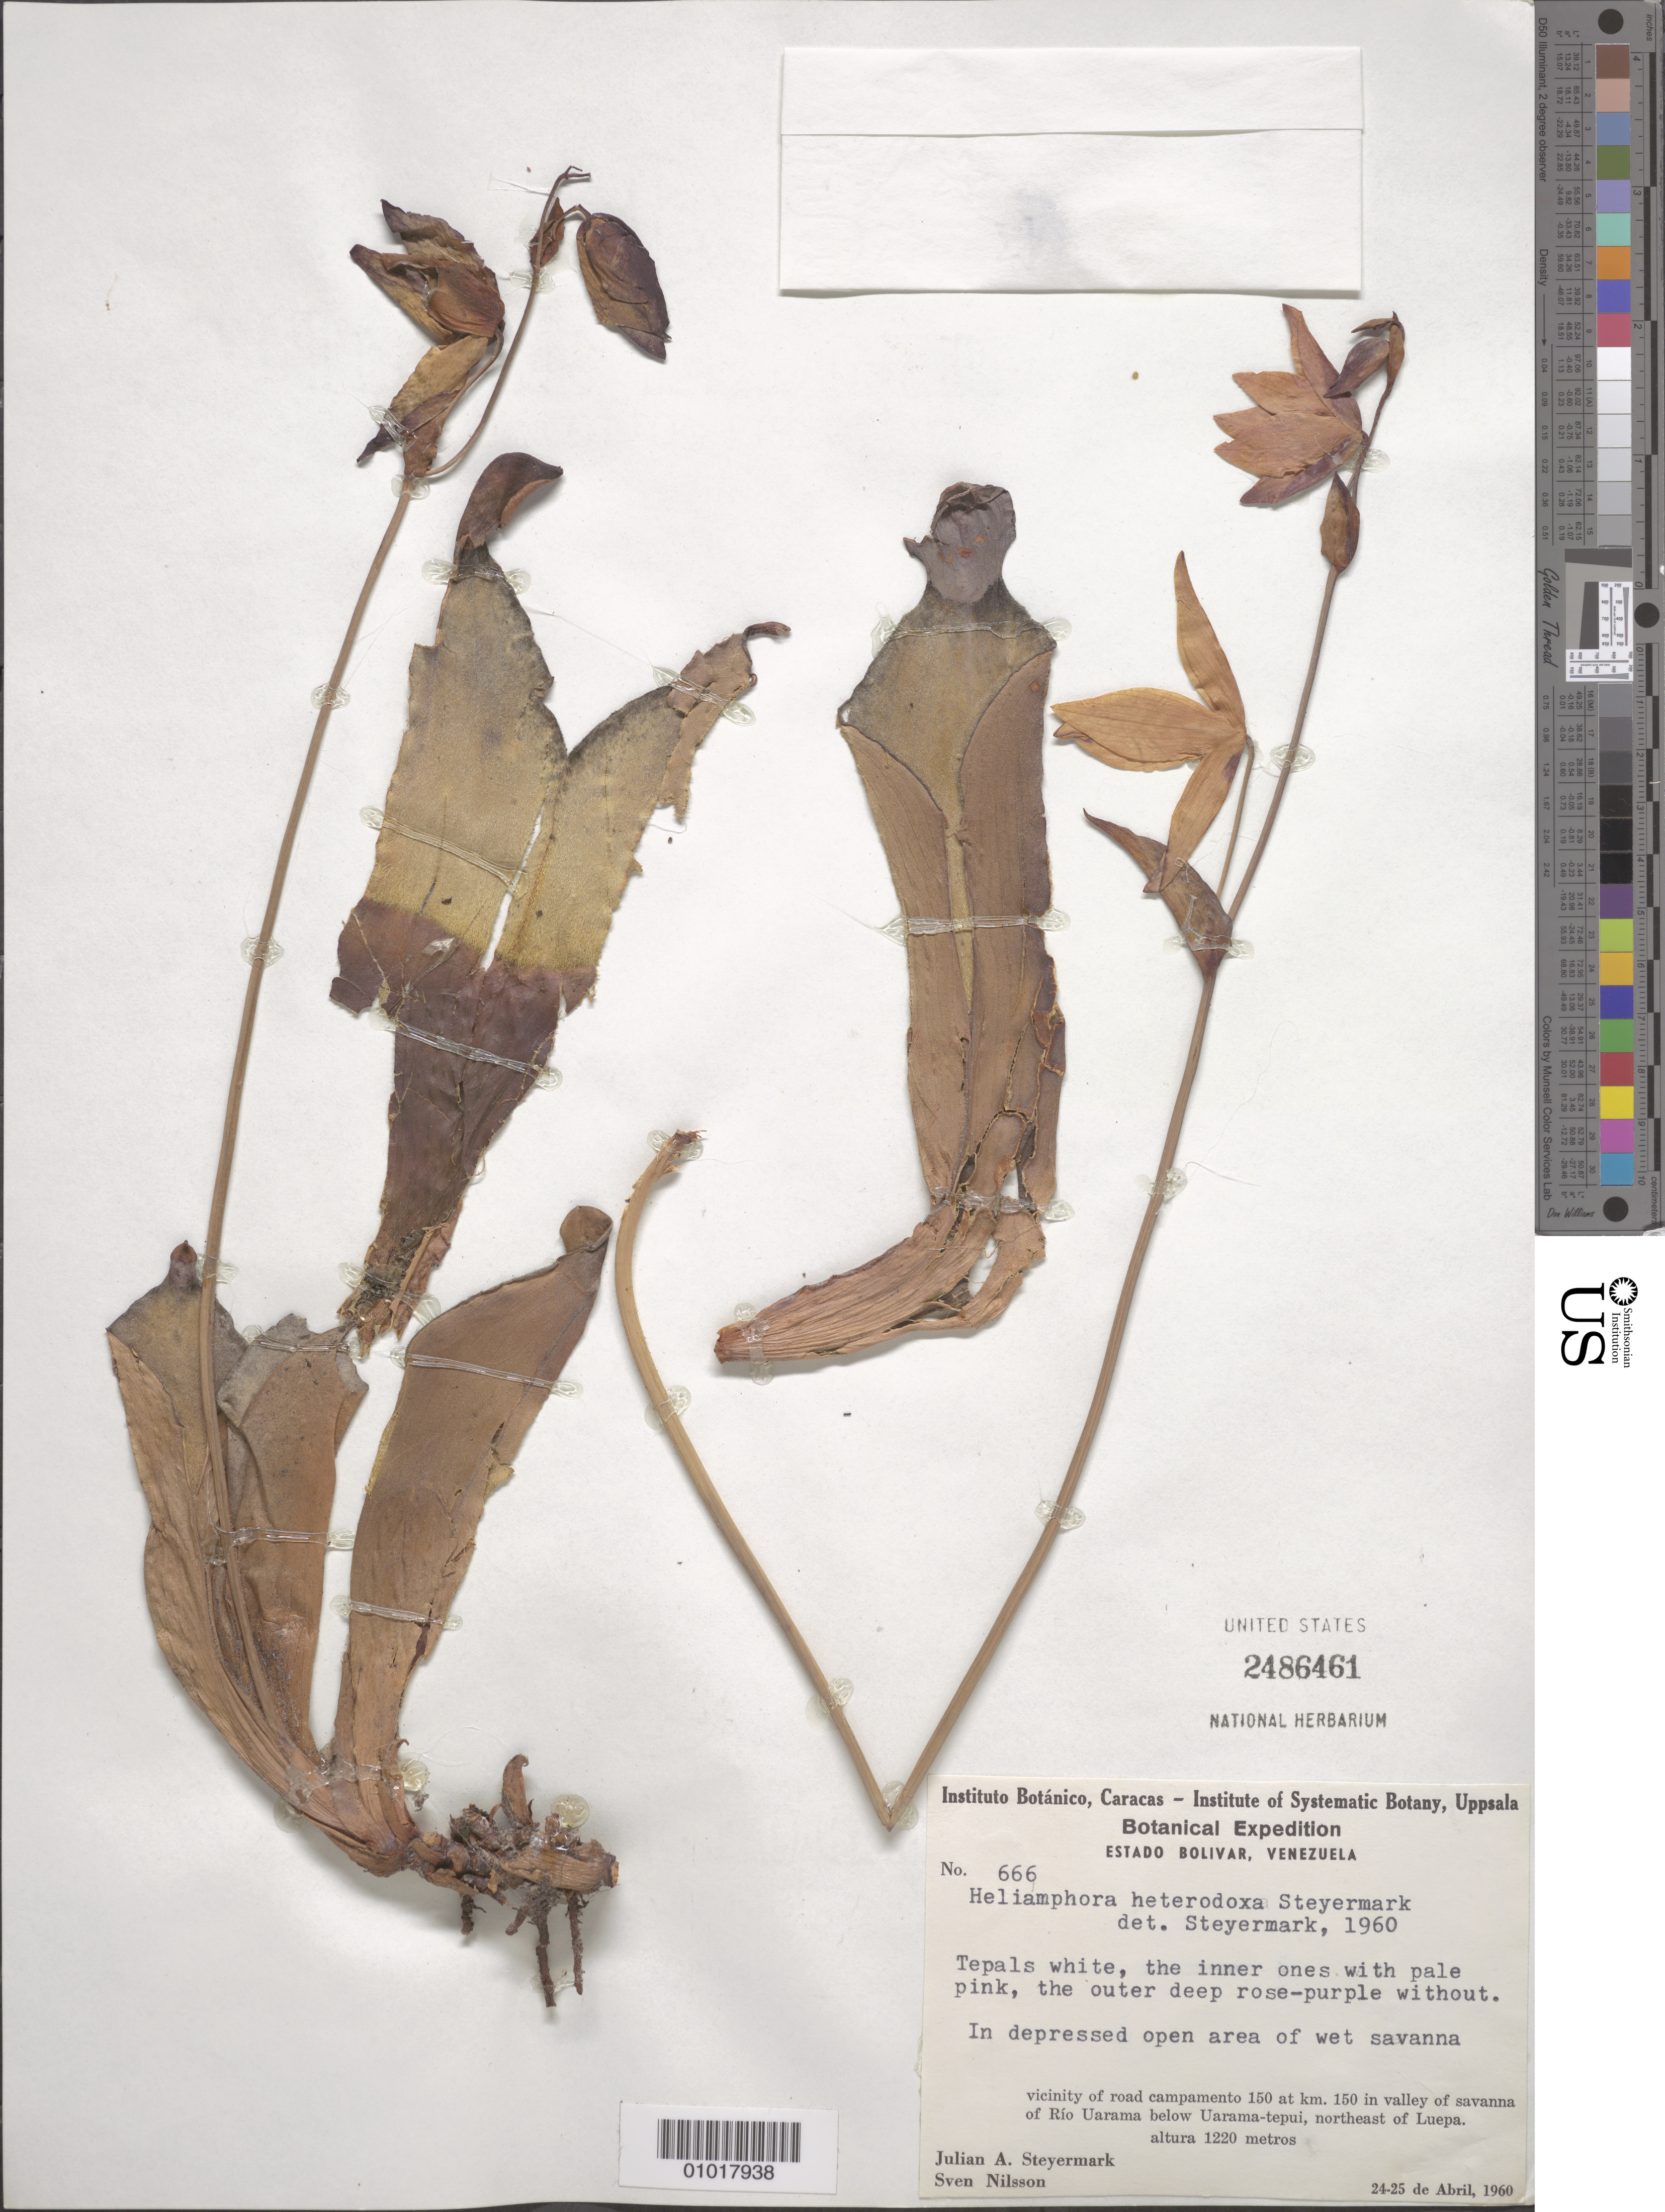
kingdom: Plantae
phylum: Tracheophyta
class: Magnoliopsida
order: Ericales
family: Sarraceniaceae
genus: Heliamphora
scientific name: Heliamphora heterodoxa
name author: Steyerm.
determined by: Steyermark, Julian A., (VEN)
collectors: J. Steyermark & S. Nilsson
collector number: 666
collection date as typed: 24-Apr-60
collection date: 1960-04-24/1960-04-25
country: Venezuela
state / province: Bolívar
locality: Vicinity of road campamento 150 at km. 150 in valley of savanna of Rio Uarama below Uarama-tepui- northeast of Luepa.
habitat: In depressed open area of wet savanna.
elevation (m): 1220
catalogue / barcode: US 2486461